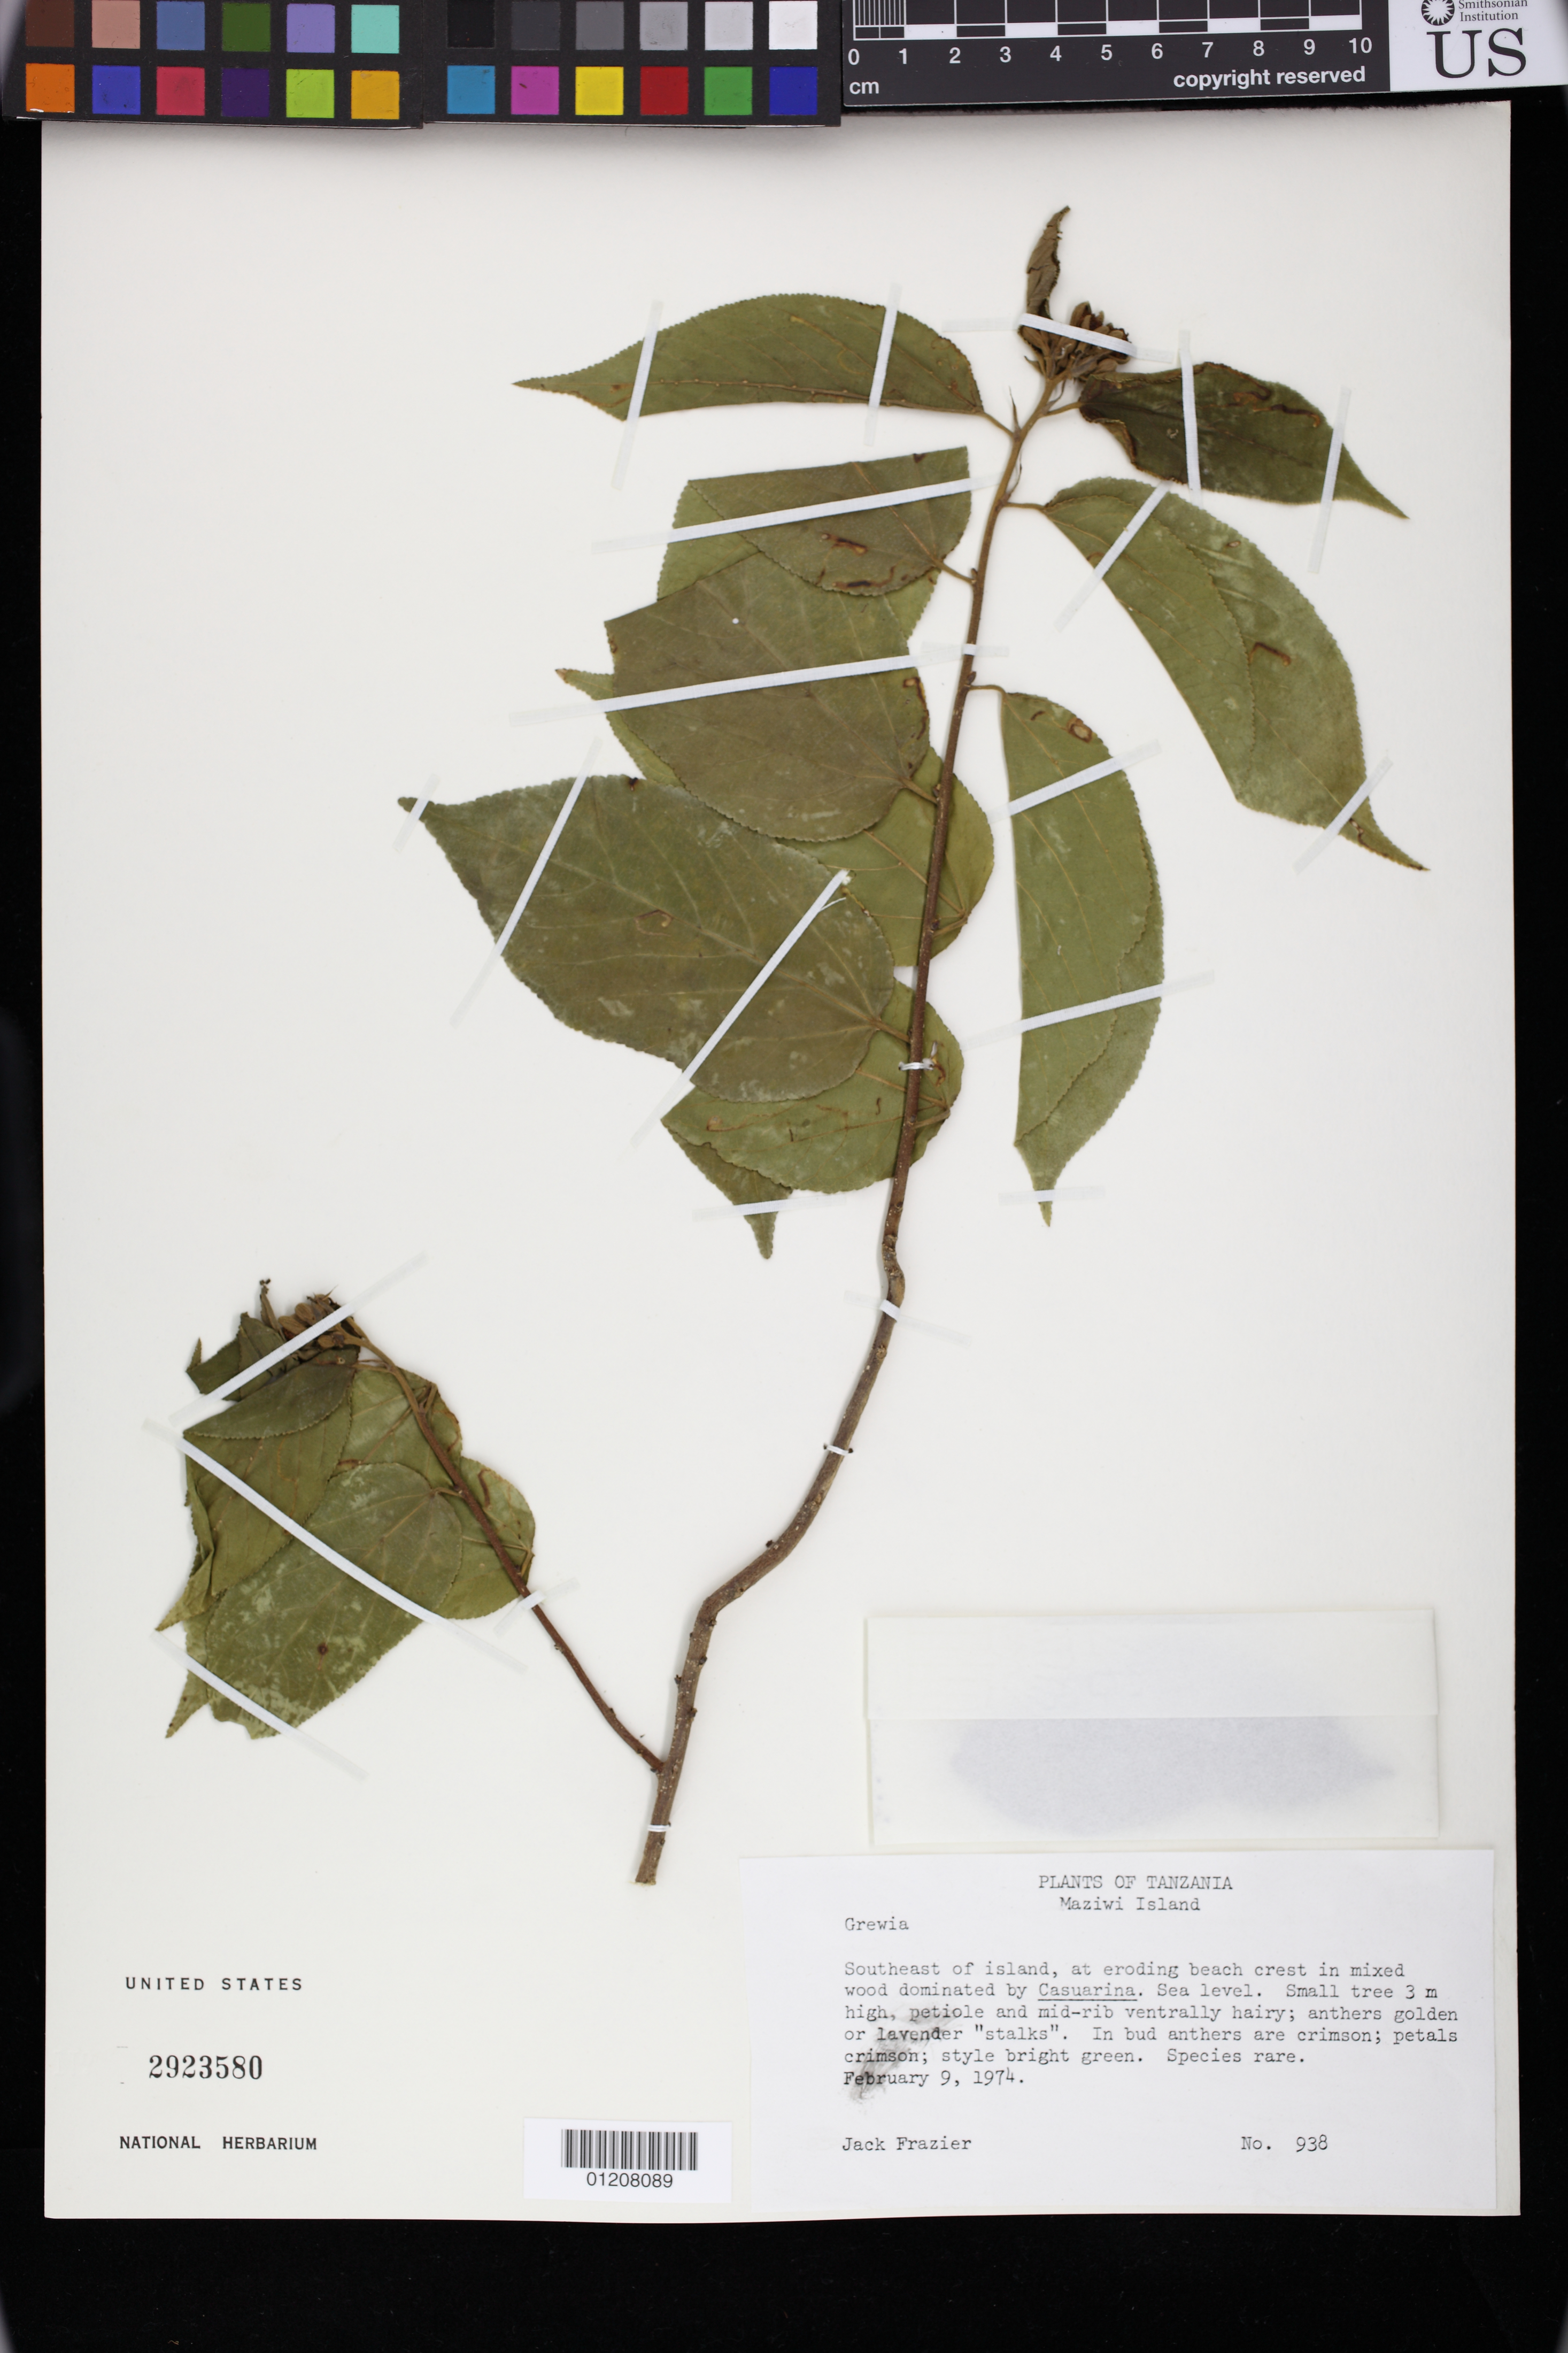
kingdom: Plantae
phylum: Tracheophyta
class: Magnoliopsida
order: Malvales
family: Malvaceae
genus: Grewia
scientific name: Grewia sp.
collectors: J. Frazier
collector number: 938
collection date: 1974-02-09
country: Tanzania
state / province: Tanga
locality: Maziwi Island, Southeast of island, at eroding beach crest in mixed wood dominated by Casuarina.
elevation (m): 0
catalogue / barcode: US 2923580